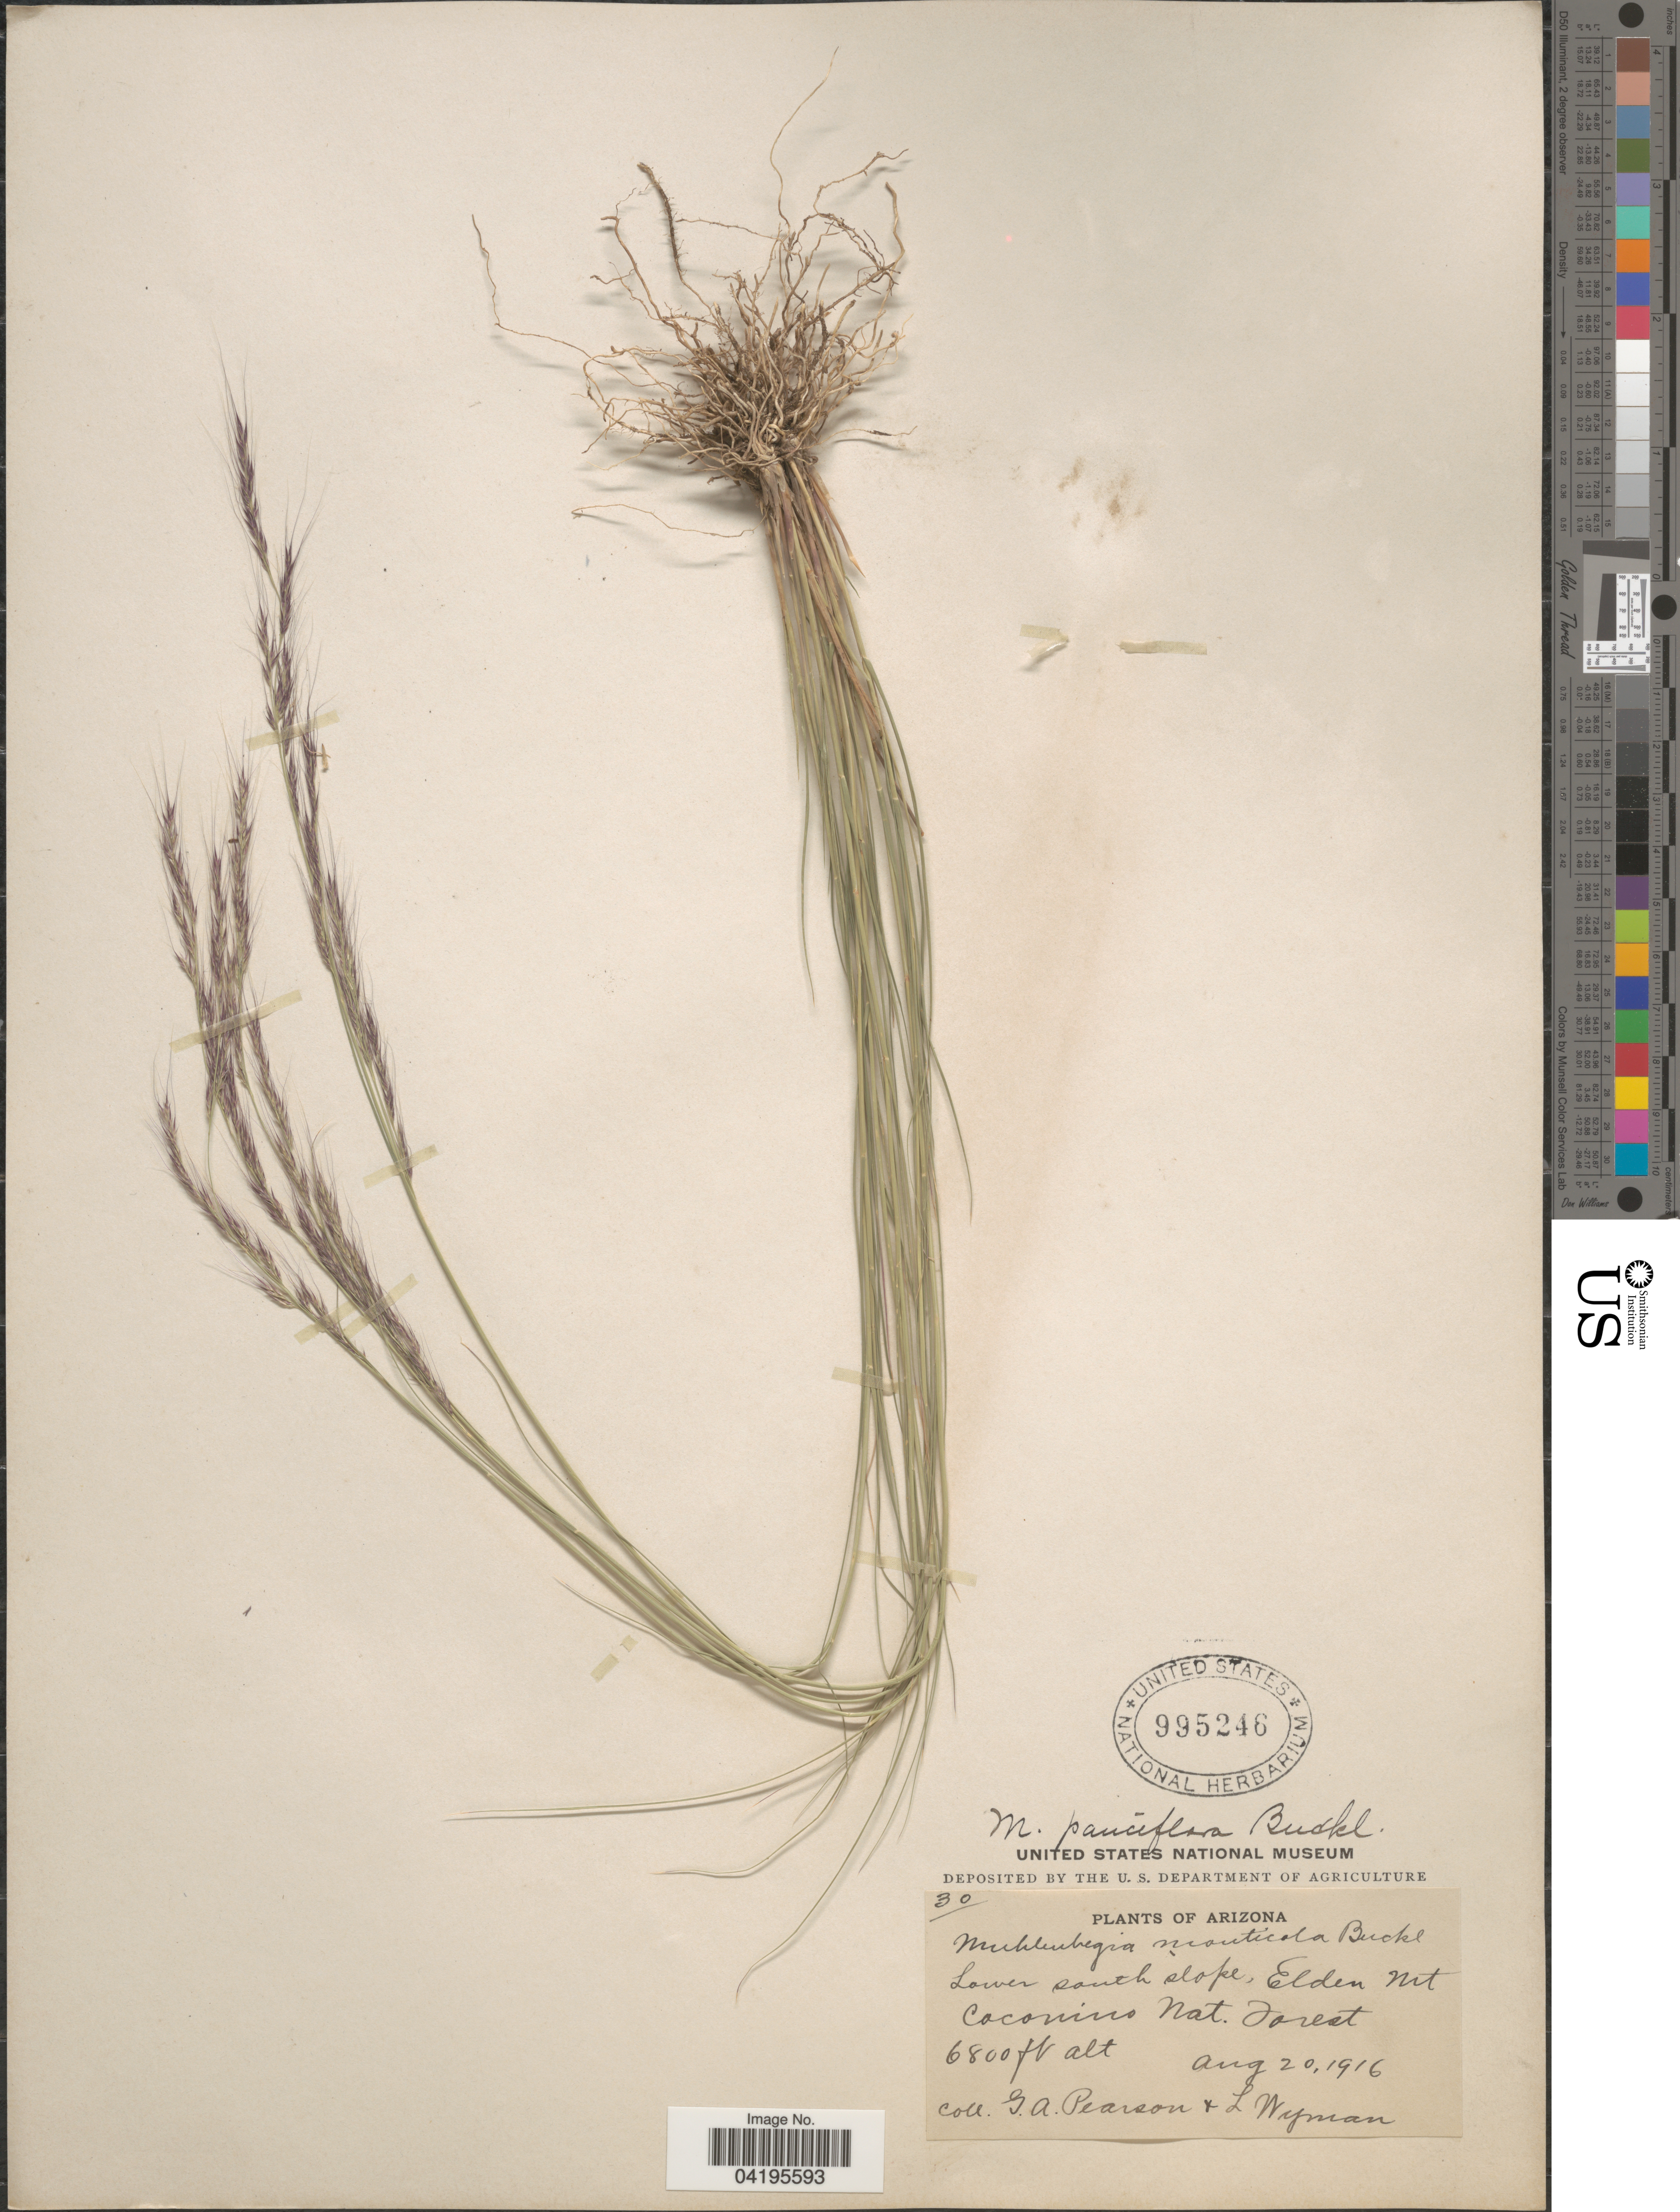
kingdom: Plantae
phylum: Tracheophyta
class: Liliopsida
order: Poales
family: Poaceae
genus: Muhlenbergia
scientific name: Muhlenbergia pauciflora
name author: Buckley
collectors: G. Pearson & L. Wyman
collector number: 30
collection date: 1916-08-20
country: United States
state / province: Arizona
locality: Lower south slope, Elden Mt Coconino Nat. Forest.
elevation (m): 2073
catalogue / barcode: US 995246